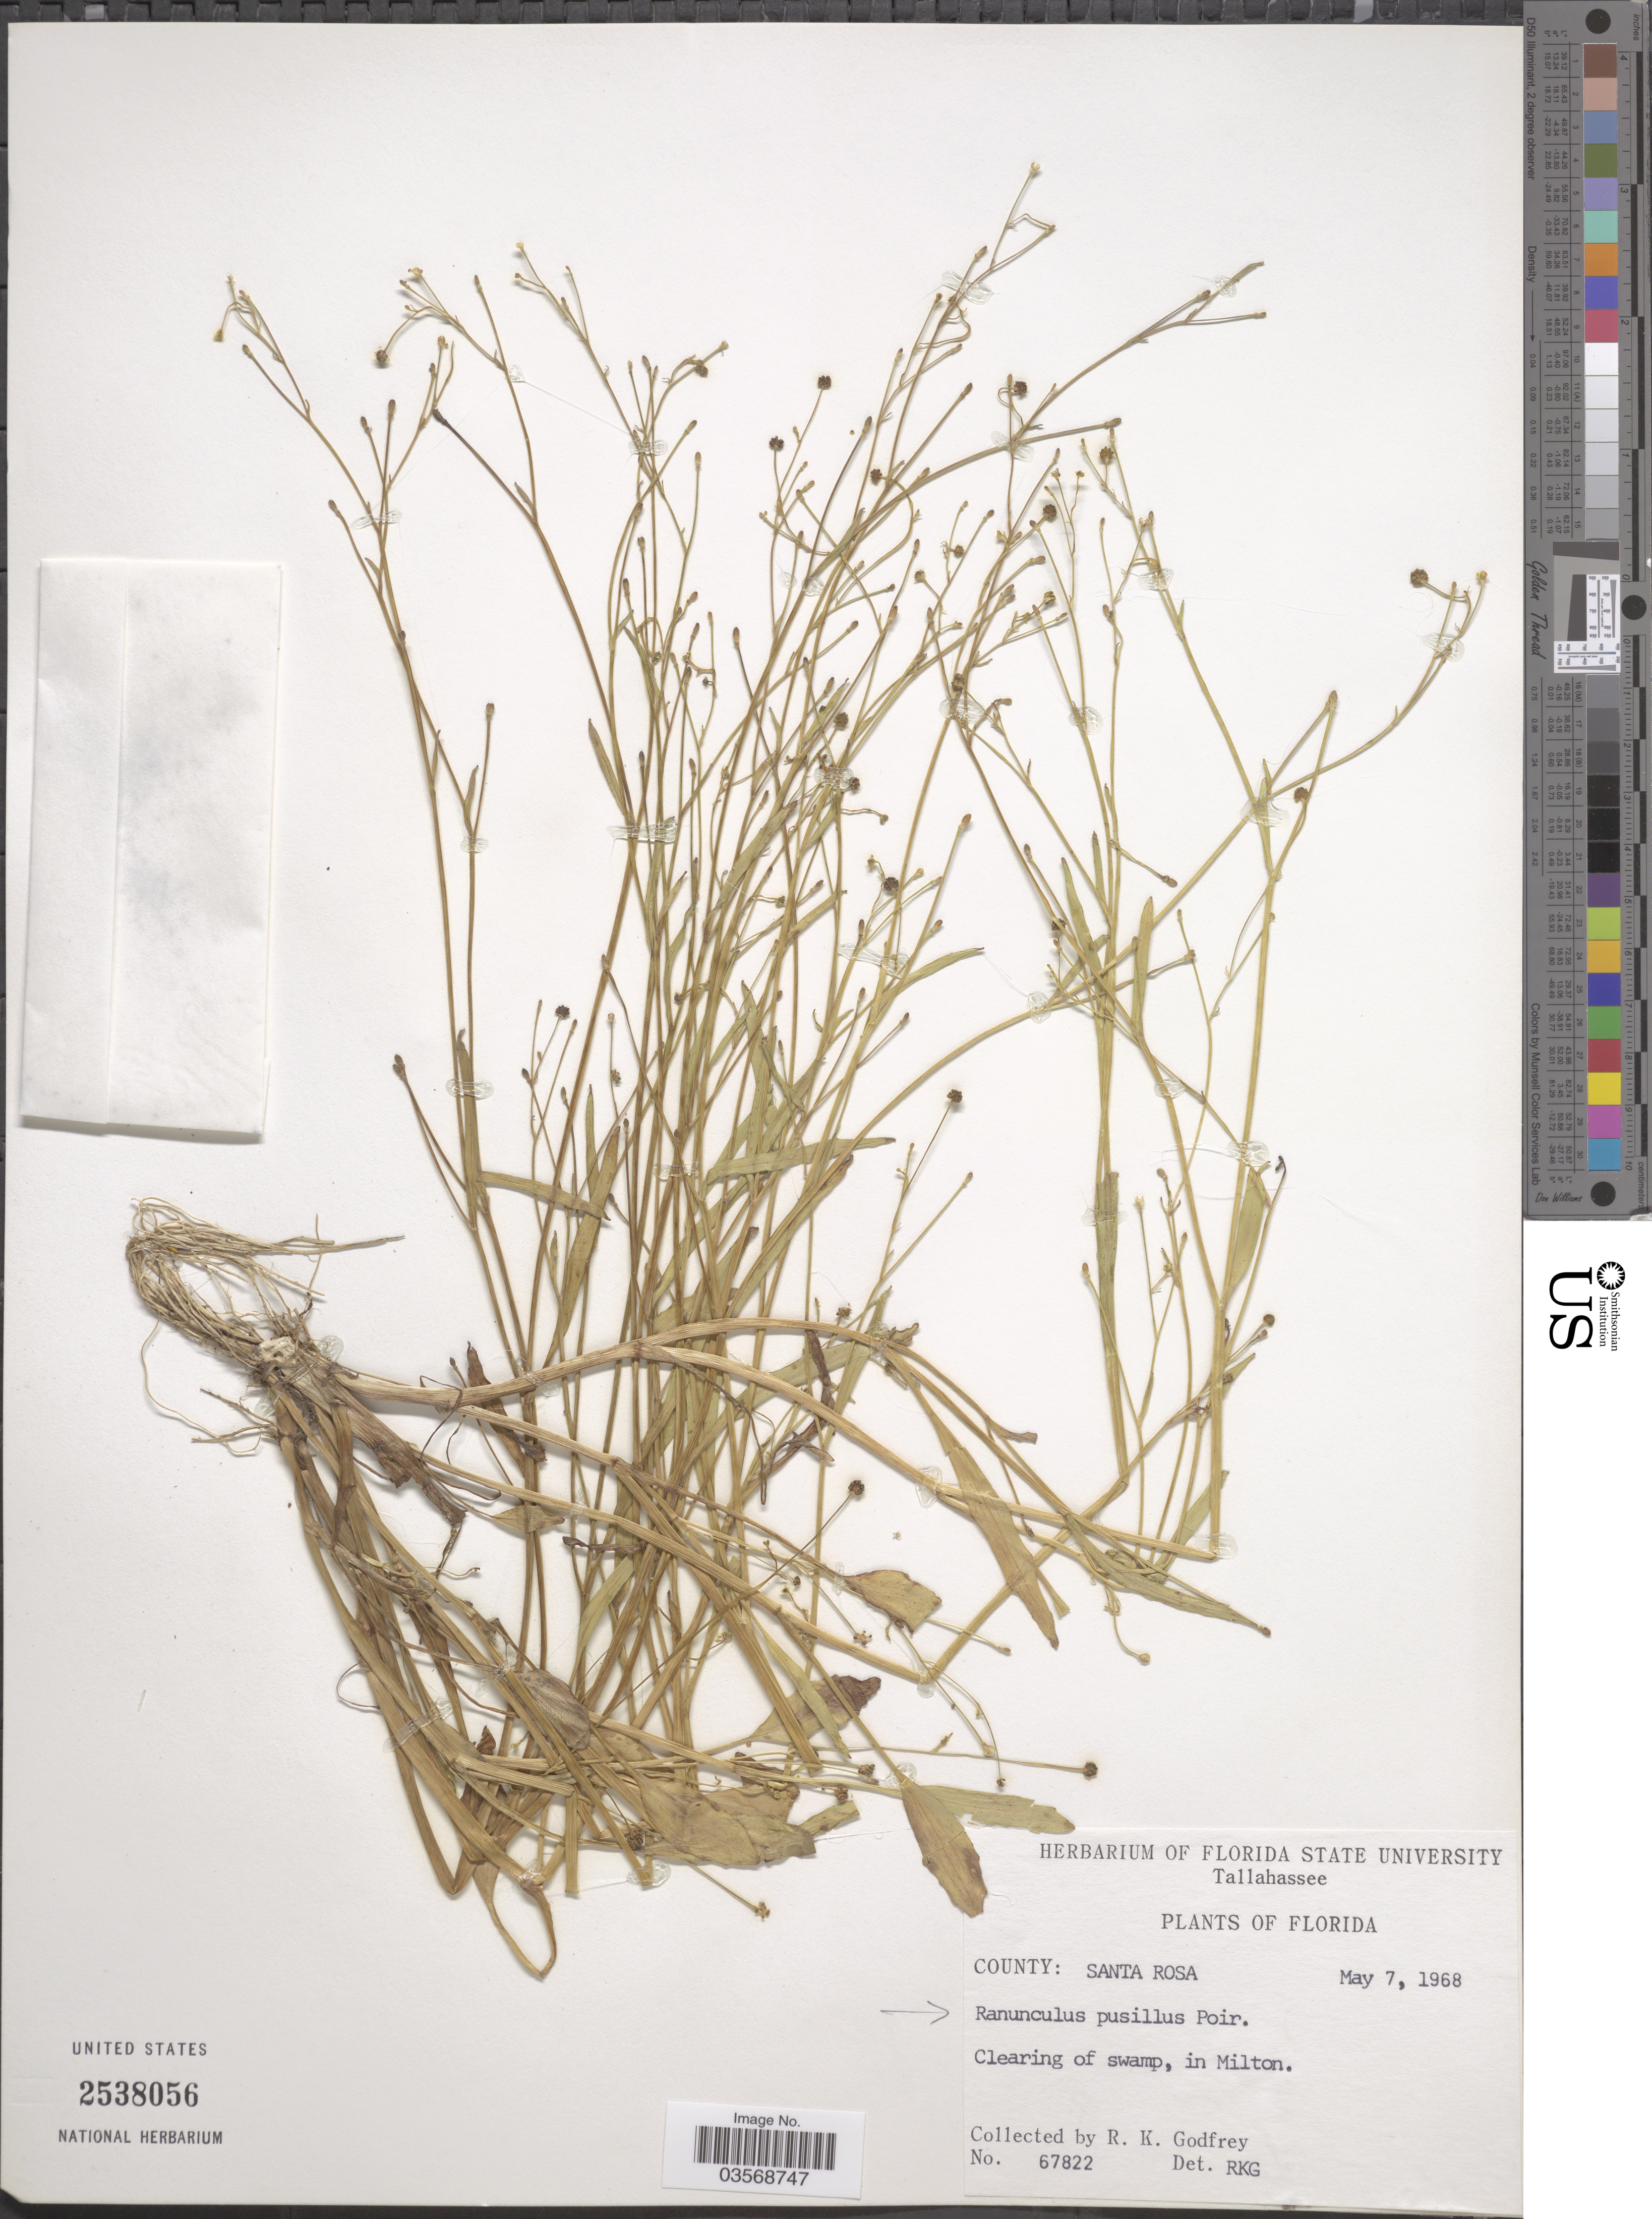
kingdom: Plantae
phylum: Tracheophyta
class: Magnoliopsida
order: Ranunculales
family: Ranunculaceae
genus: Ranunculus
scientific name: Ranunculus pusillus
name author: Poir.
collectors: R. K. Godfrey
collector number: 67822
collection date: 1968-05-07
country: United States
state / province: Florida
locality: County: Santa Rosa. Clearing of swamp, in Milton.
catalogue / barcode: US 2538056